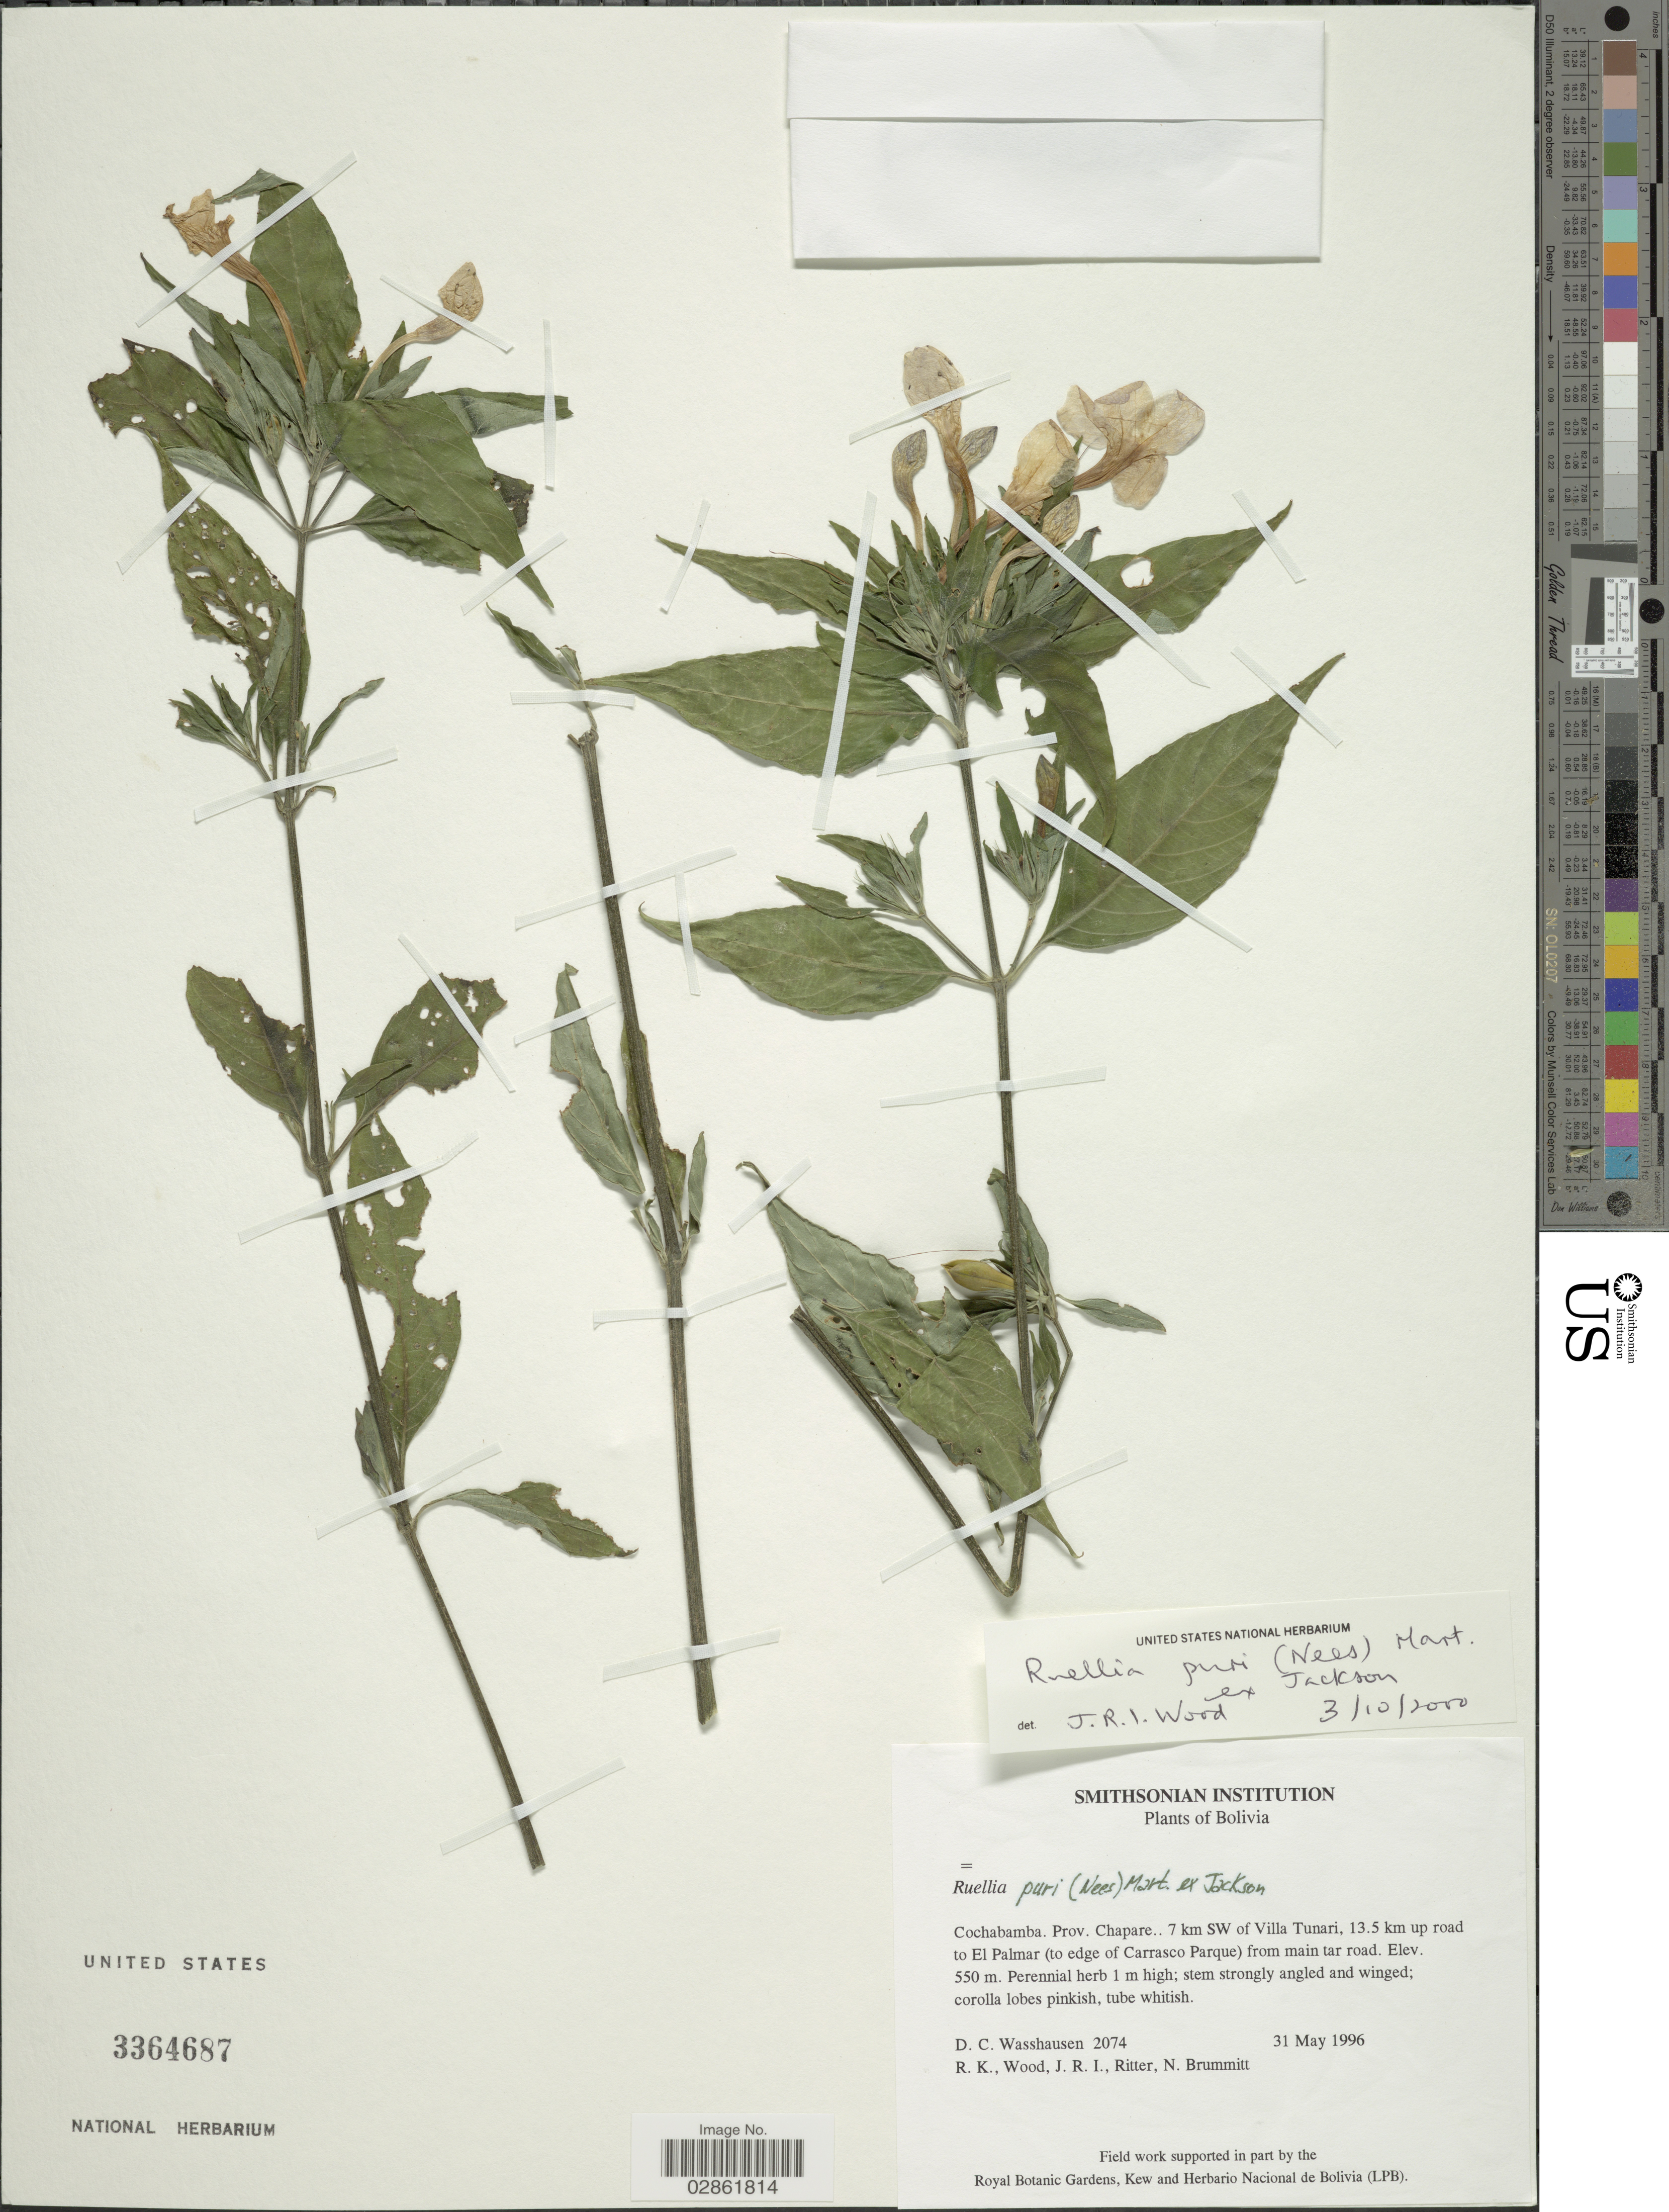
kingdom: Plantae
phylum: Tracheophyta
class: Magnoliopsida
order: Lamiales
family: Acanthaceae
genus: Ruellia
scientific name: Ruellia puri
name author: Mart. ex Nees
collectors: D. C. Wasshausen, R. Wood, J. Ritter & N. Brummitt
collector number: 2074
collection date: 1996-05-31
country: Bolivia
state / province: Cochabamba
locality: Prov. Chapare.. 7 km SW of Villa Tunari, 13.5 km up road to El Palmar (to edge of Carrasco Parque) from main tar road.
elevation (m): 550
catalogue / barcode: US 3364687